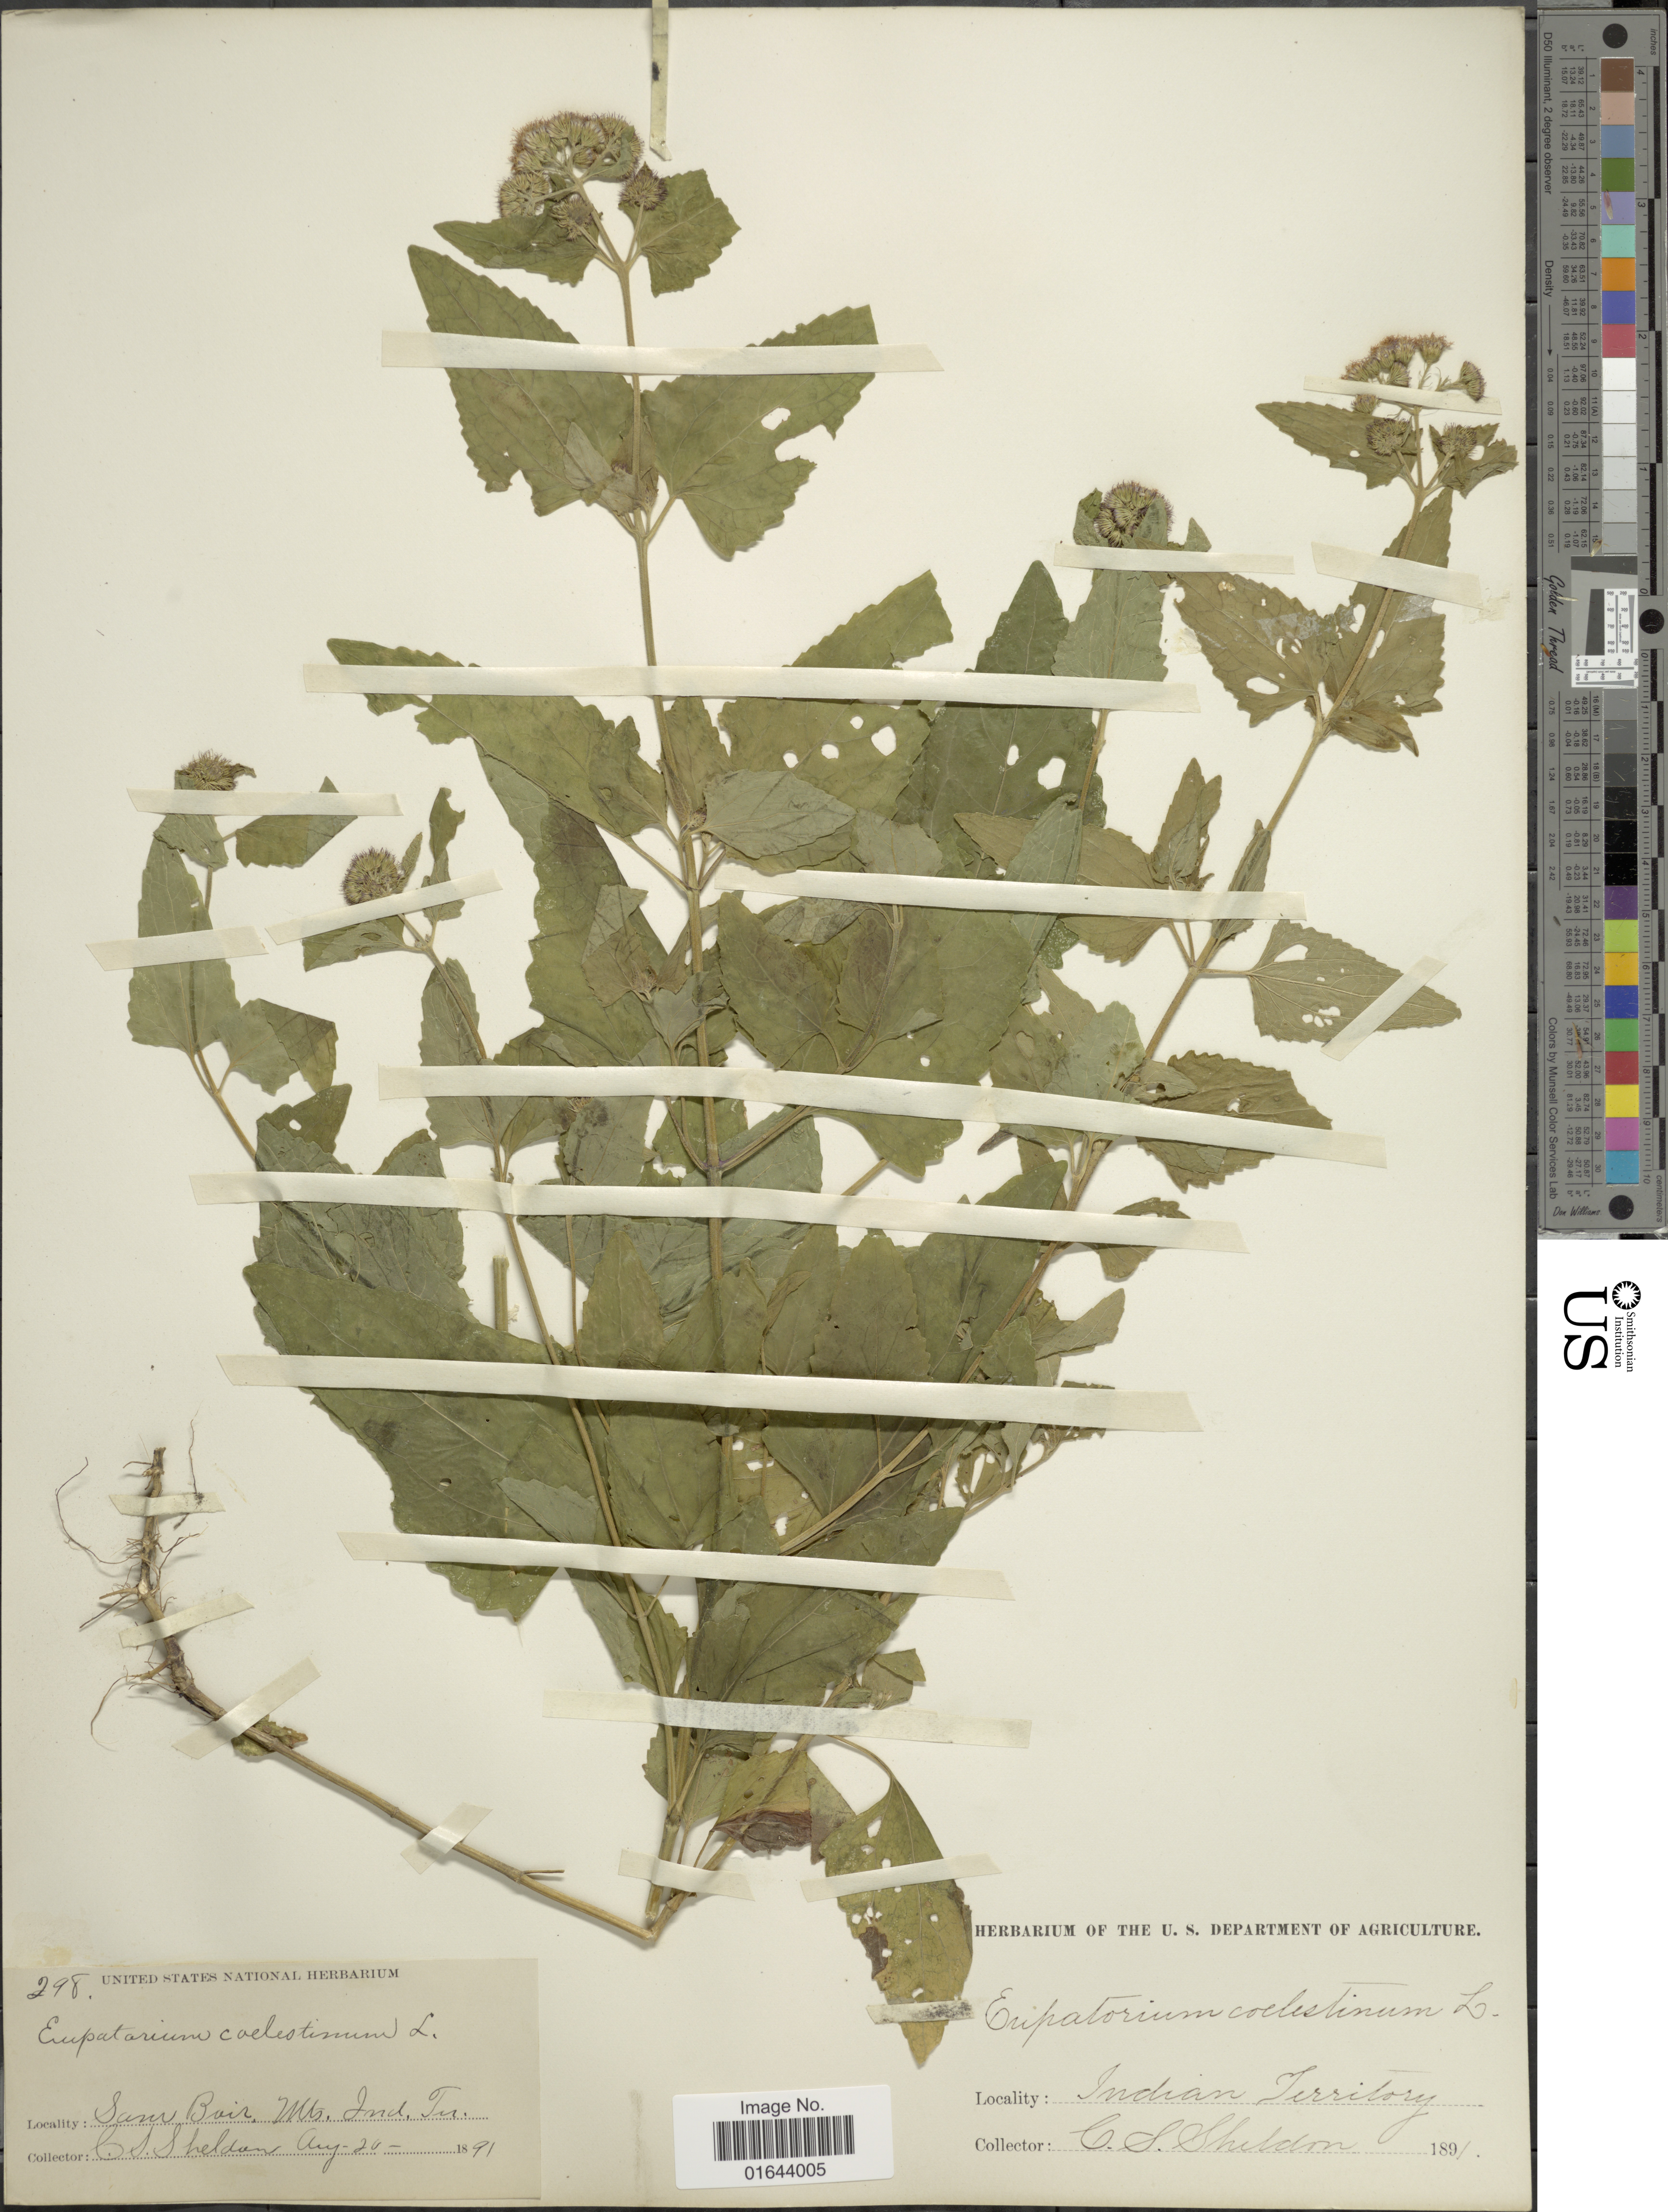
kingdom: Plantae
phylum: Tracheophyta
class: Magnoliopsida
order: Asterales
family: Asteraceae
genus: Conoclinium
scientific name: Conoclinium coelestinum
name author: (L.) DC.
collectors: C. S. Sheldon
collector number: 298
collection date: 1891-08-26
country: United States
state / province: Oklahoma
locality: San Bois, Mts. Ind. Terr.